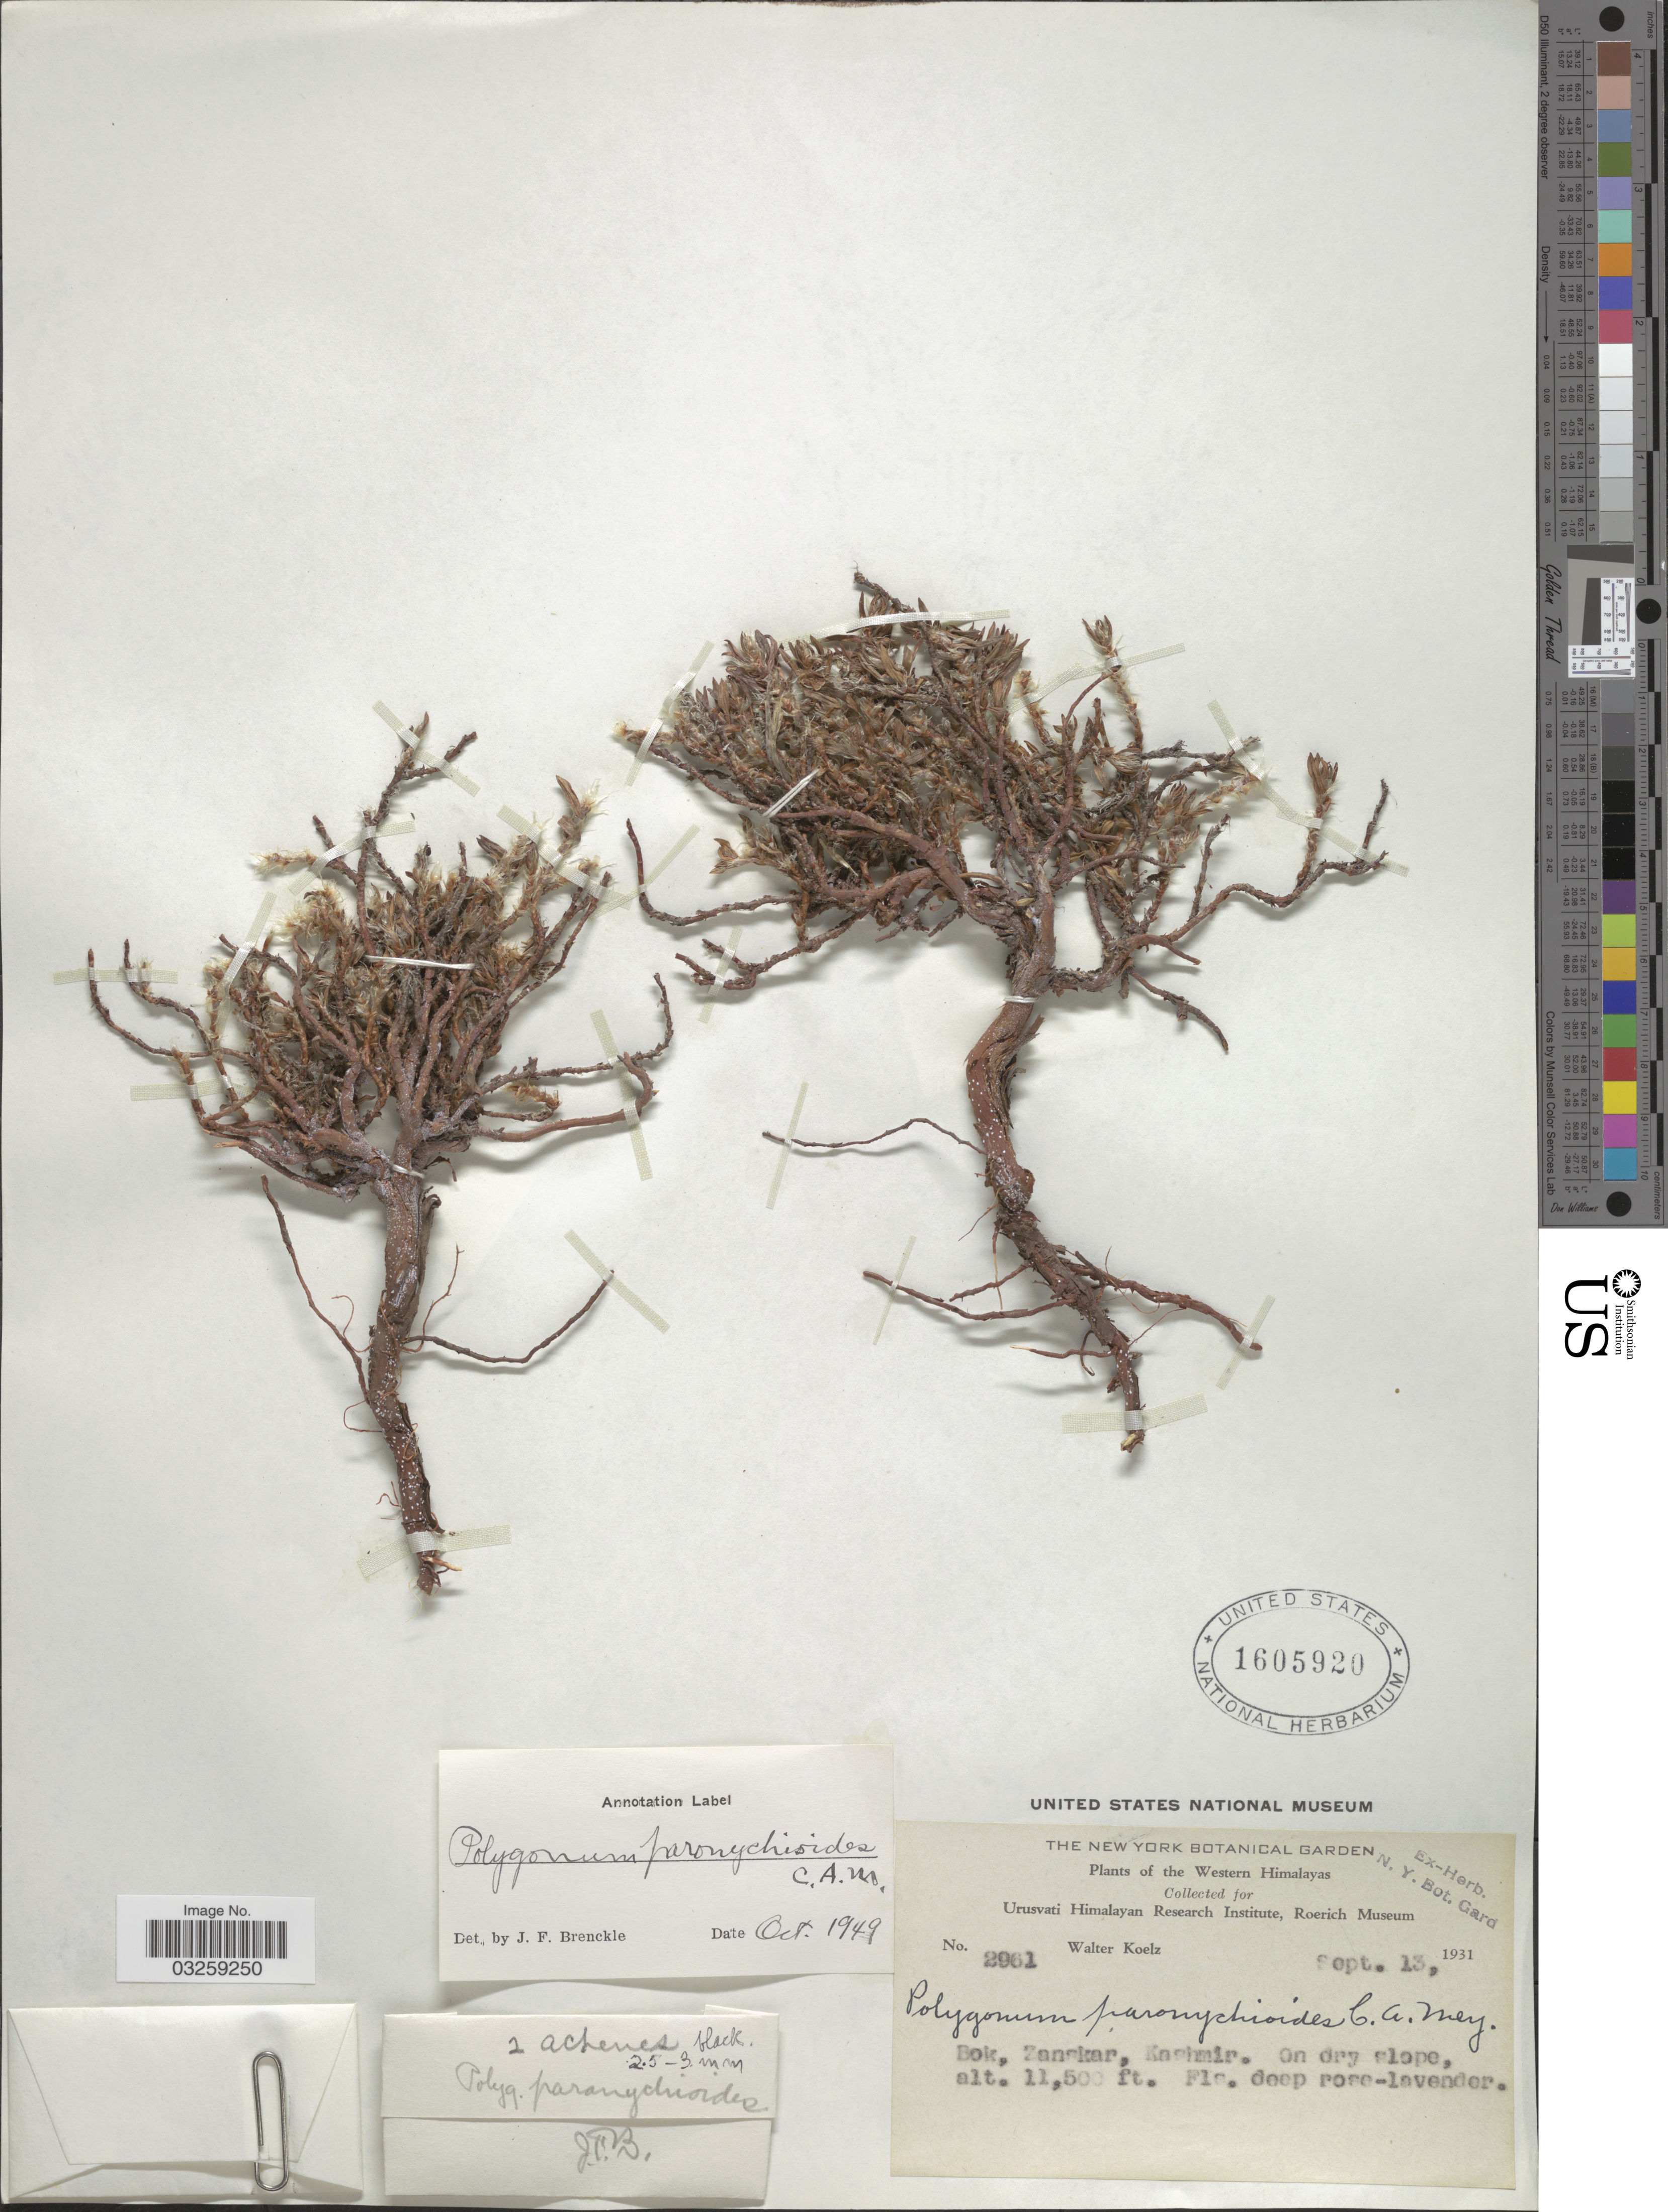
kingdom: Plantae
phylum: Tracheophyta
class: Magnoliopsida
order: Caryophyllales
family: Polygonaceae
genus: Polygonum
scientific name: Polygonum paronychioides Small, nom. illeg.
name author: Small ex Rydb.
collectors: W. N. Koelz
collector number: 2961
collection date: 1931-09-13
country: India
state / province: Jammu and Kashmir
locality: Western Himalaya. Bok, Zanskar, Kashmir.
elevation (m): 3505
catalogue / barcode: US 1605920